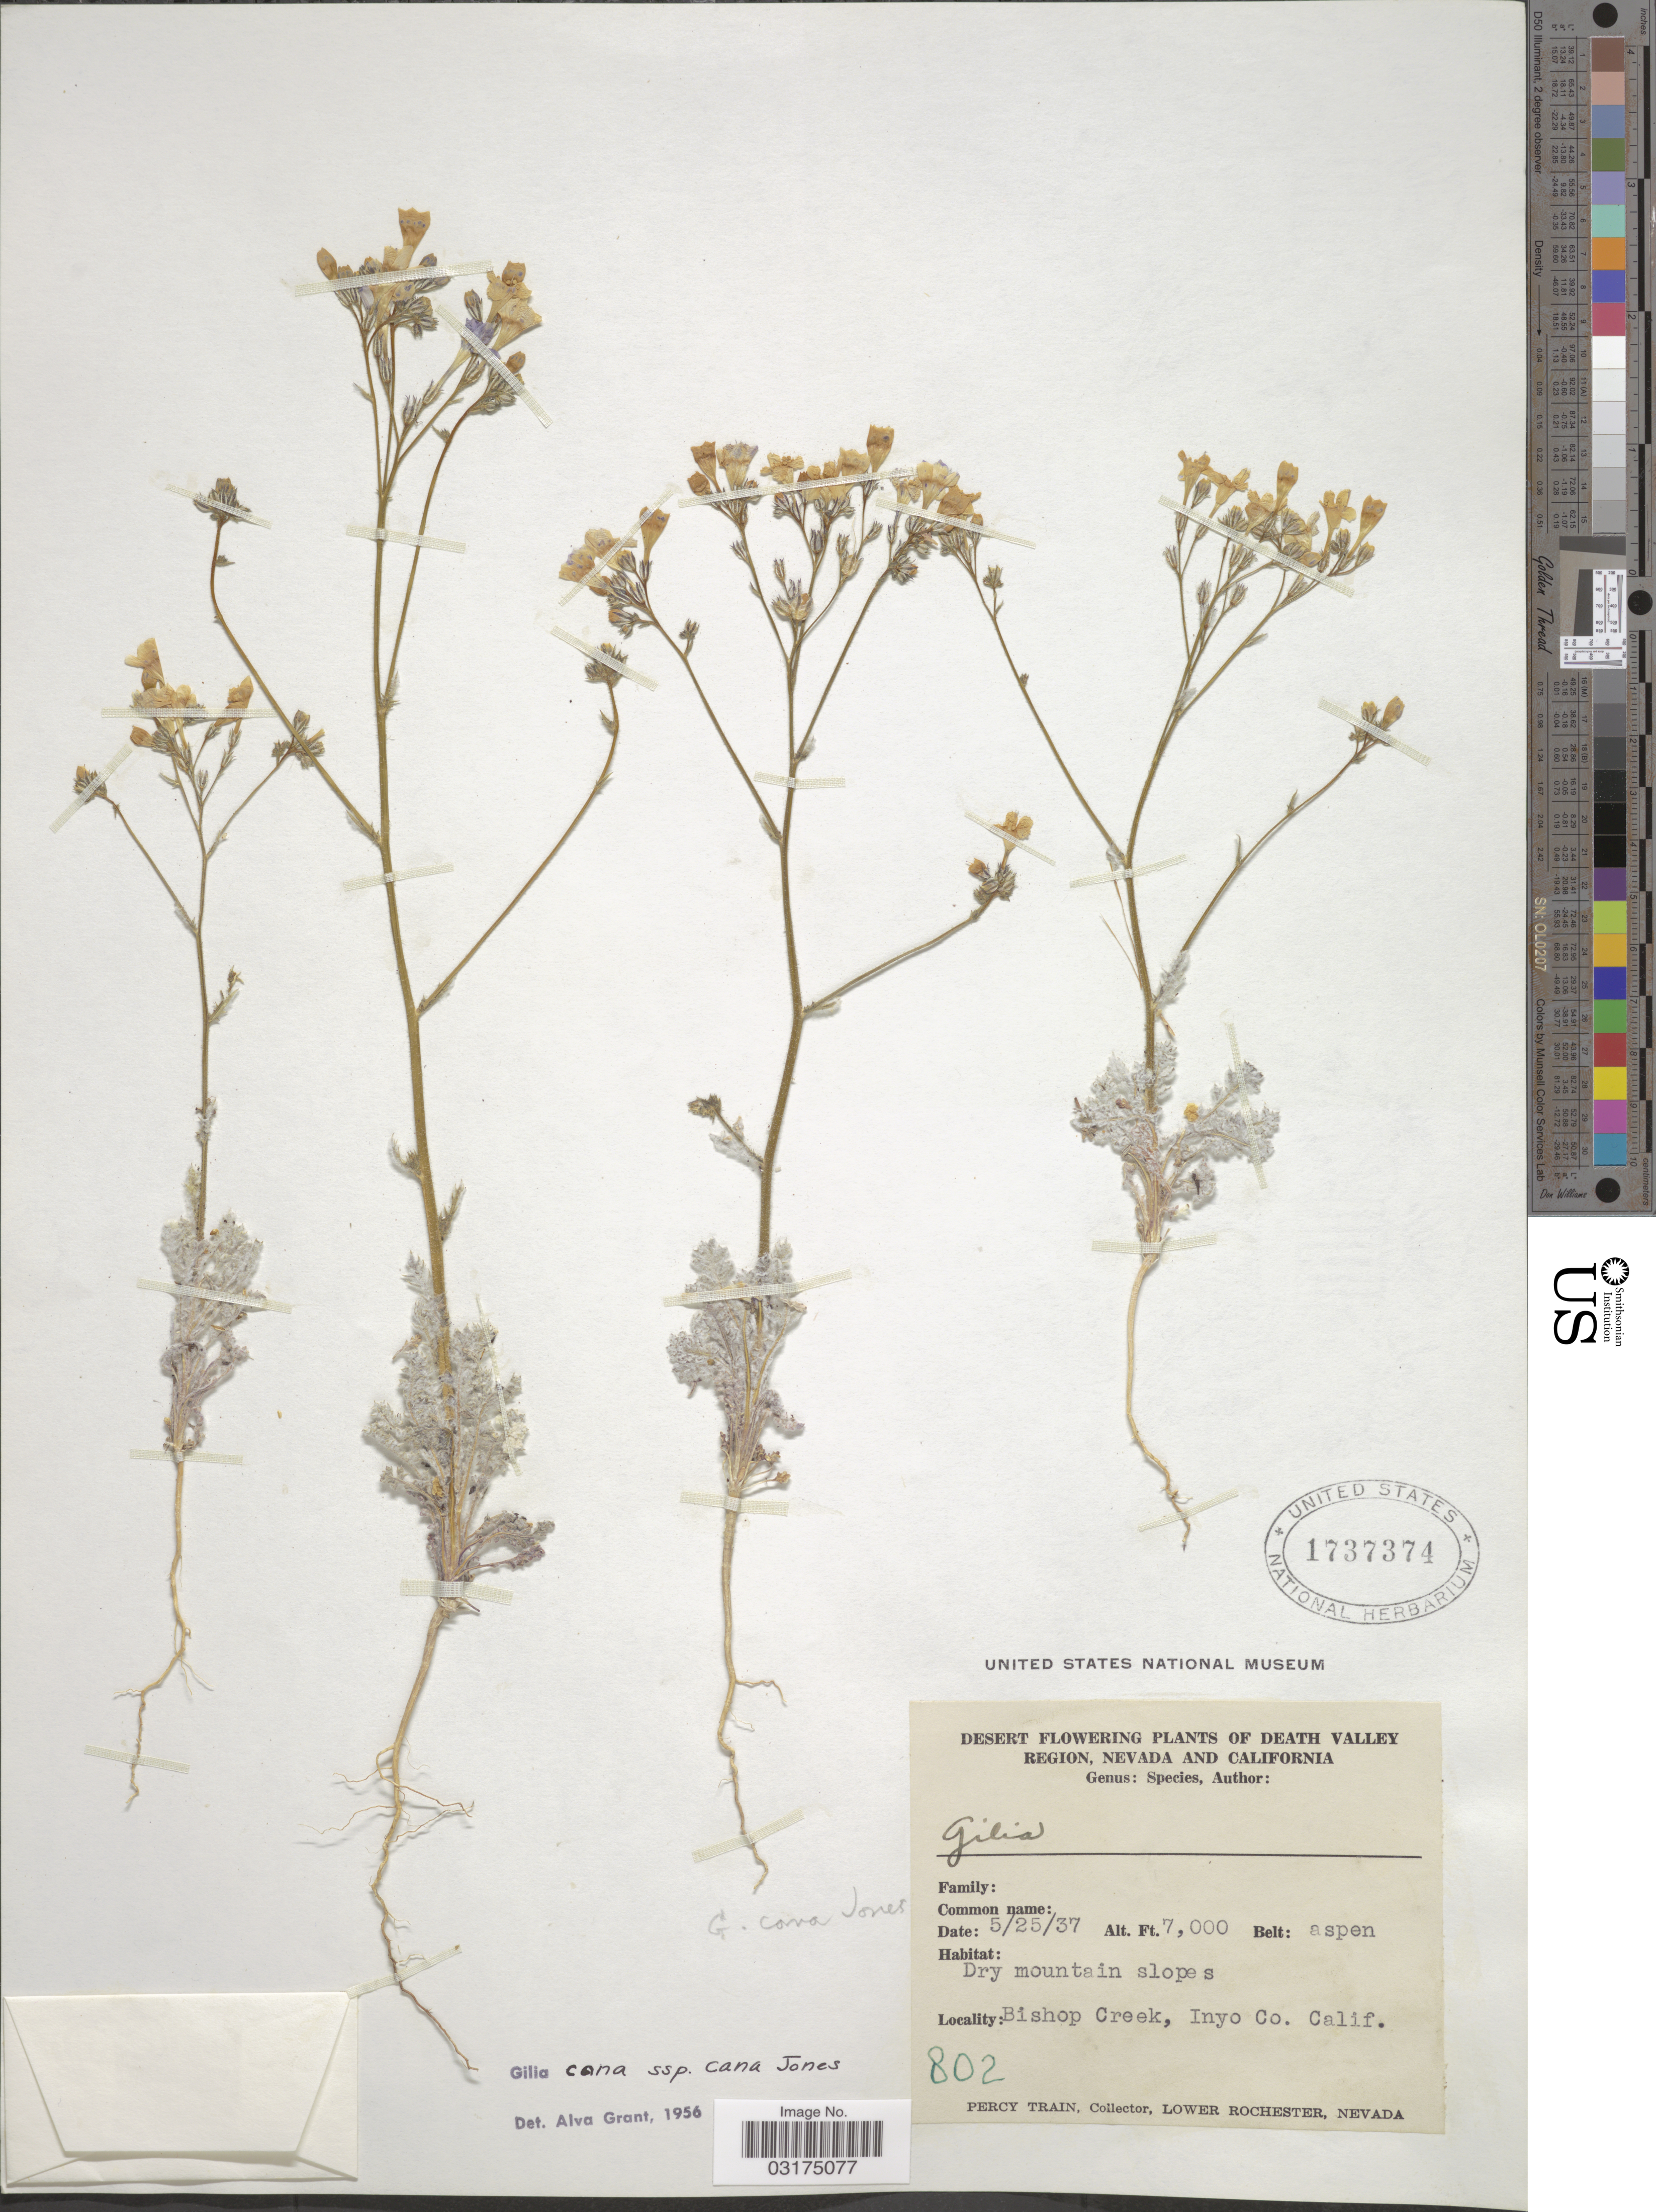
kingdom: Plantae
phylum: Tracheophyta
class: Magnoliopsida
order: Ericales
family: Polemoniaceae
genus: Gilia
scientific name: Gilia cana subsp. cana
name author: (M.E. Jones) A. Heller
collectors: P. Train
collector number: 802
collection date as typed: Transcribed d/m/y: 25/5/37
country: United States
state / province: California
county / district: Inyo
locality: Bishop Creek, Inyo Co.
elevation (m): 2134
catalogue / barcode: US 1737374